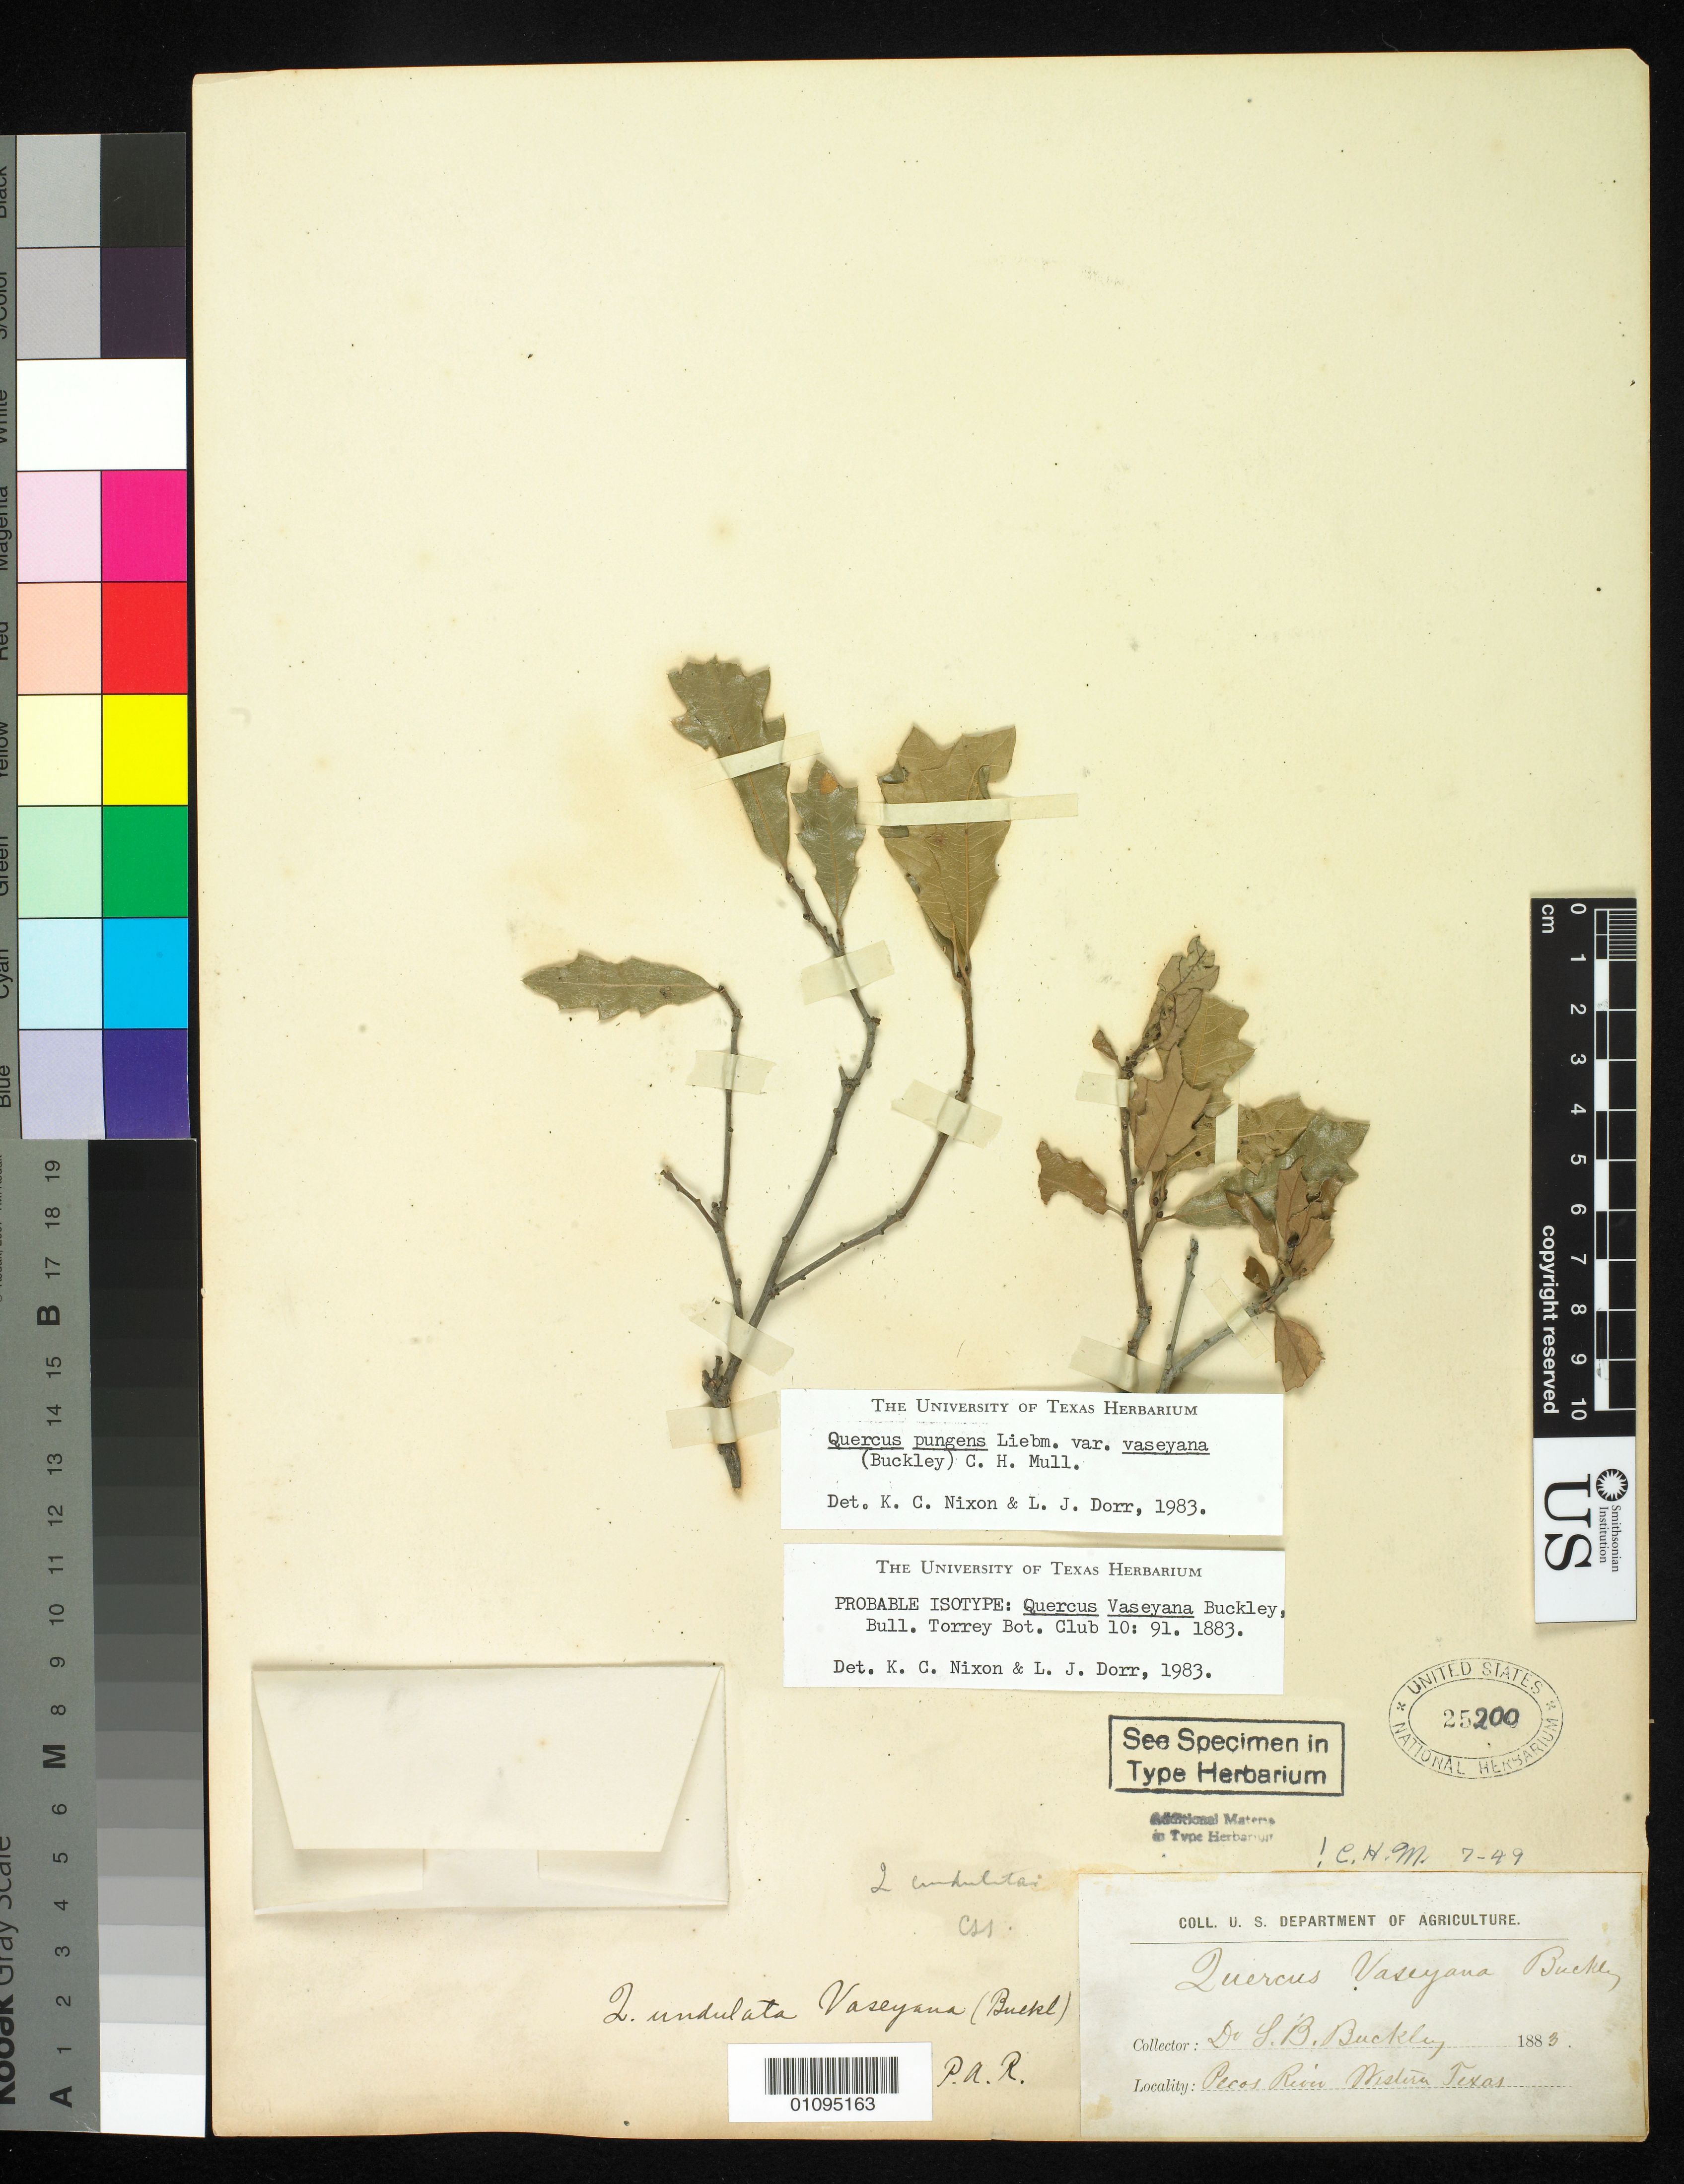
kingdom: Plantae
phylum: Tracheophyta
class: Magnoliopsida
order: Fagales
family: Fagaceae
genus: Quercus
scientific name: Quercus vaseyana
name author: Buckley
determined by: Nixon, K. C.; Dorr, L. J.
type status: Possible Syntype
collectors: S. B. Buckley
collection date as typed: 1883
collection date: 1883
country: United States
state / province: Texas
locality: Pecos (sp?) River, Western Texas.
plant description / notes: For discussion of typification see Dorr & Nixon 1985, Taxon 34: 223-225.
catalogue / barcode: US 25200